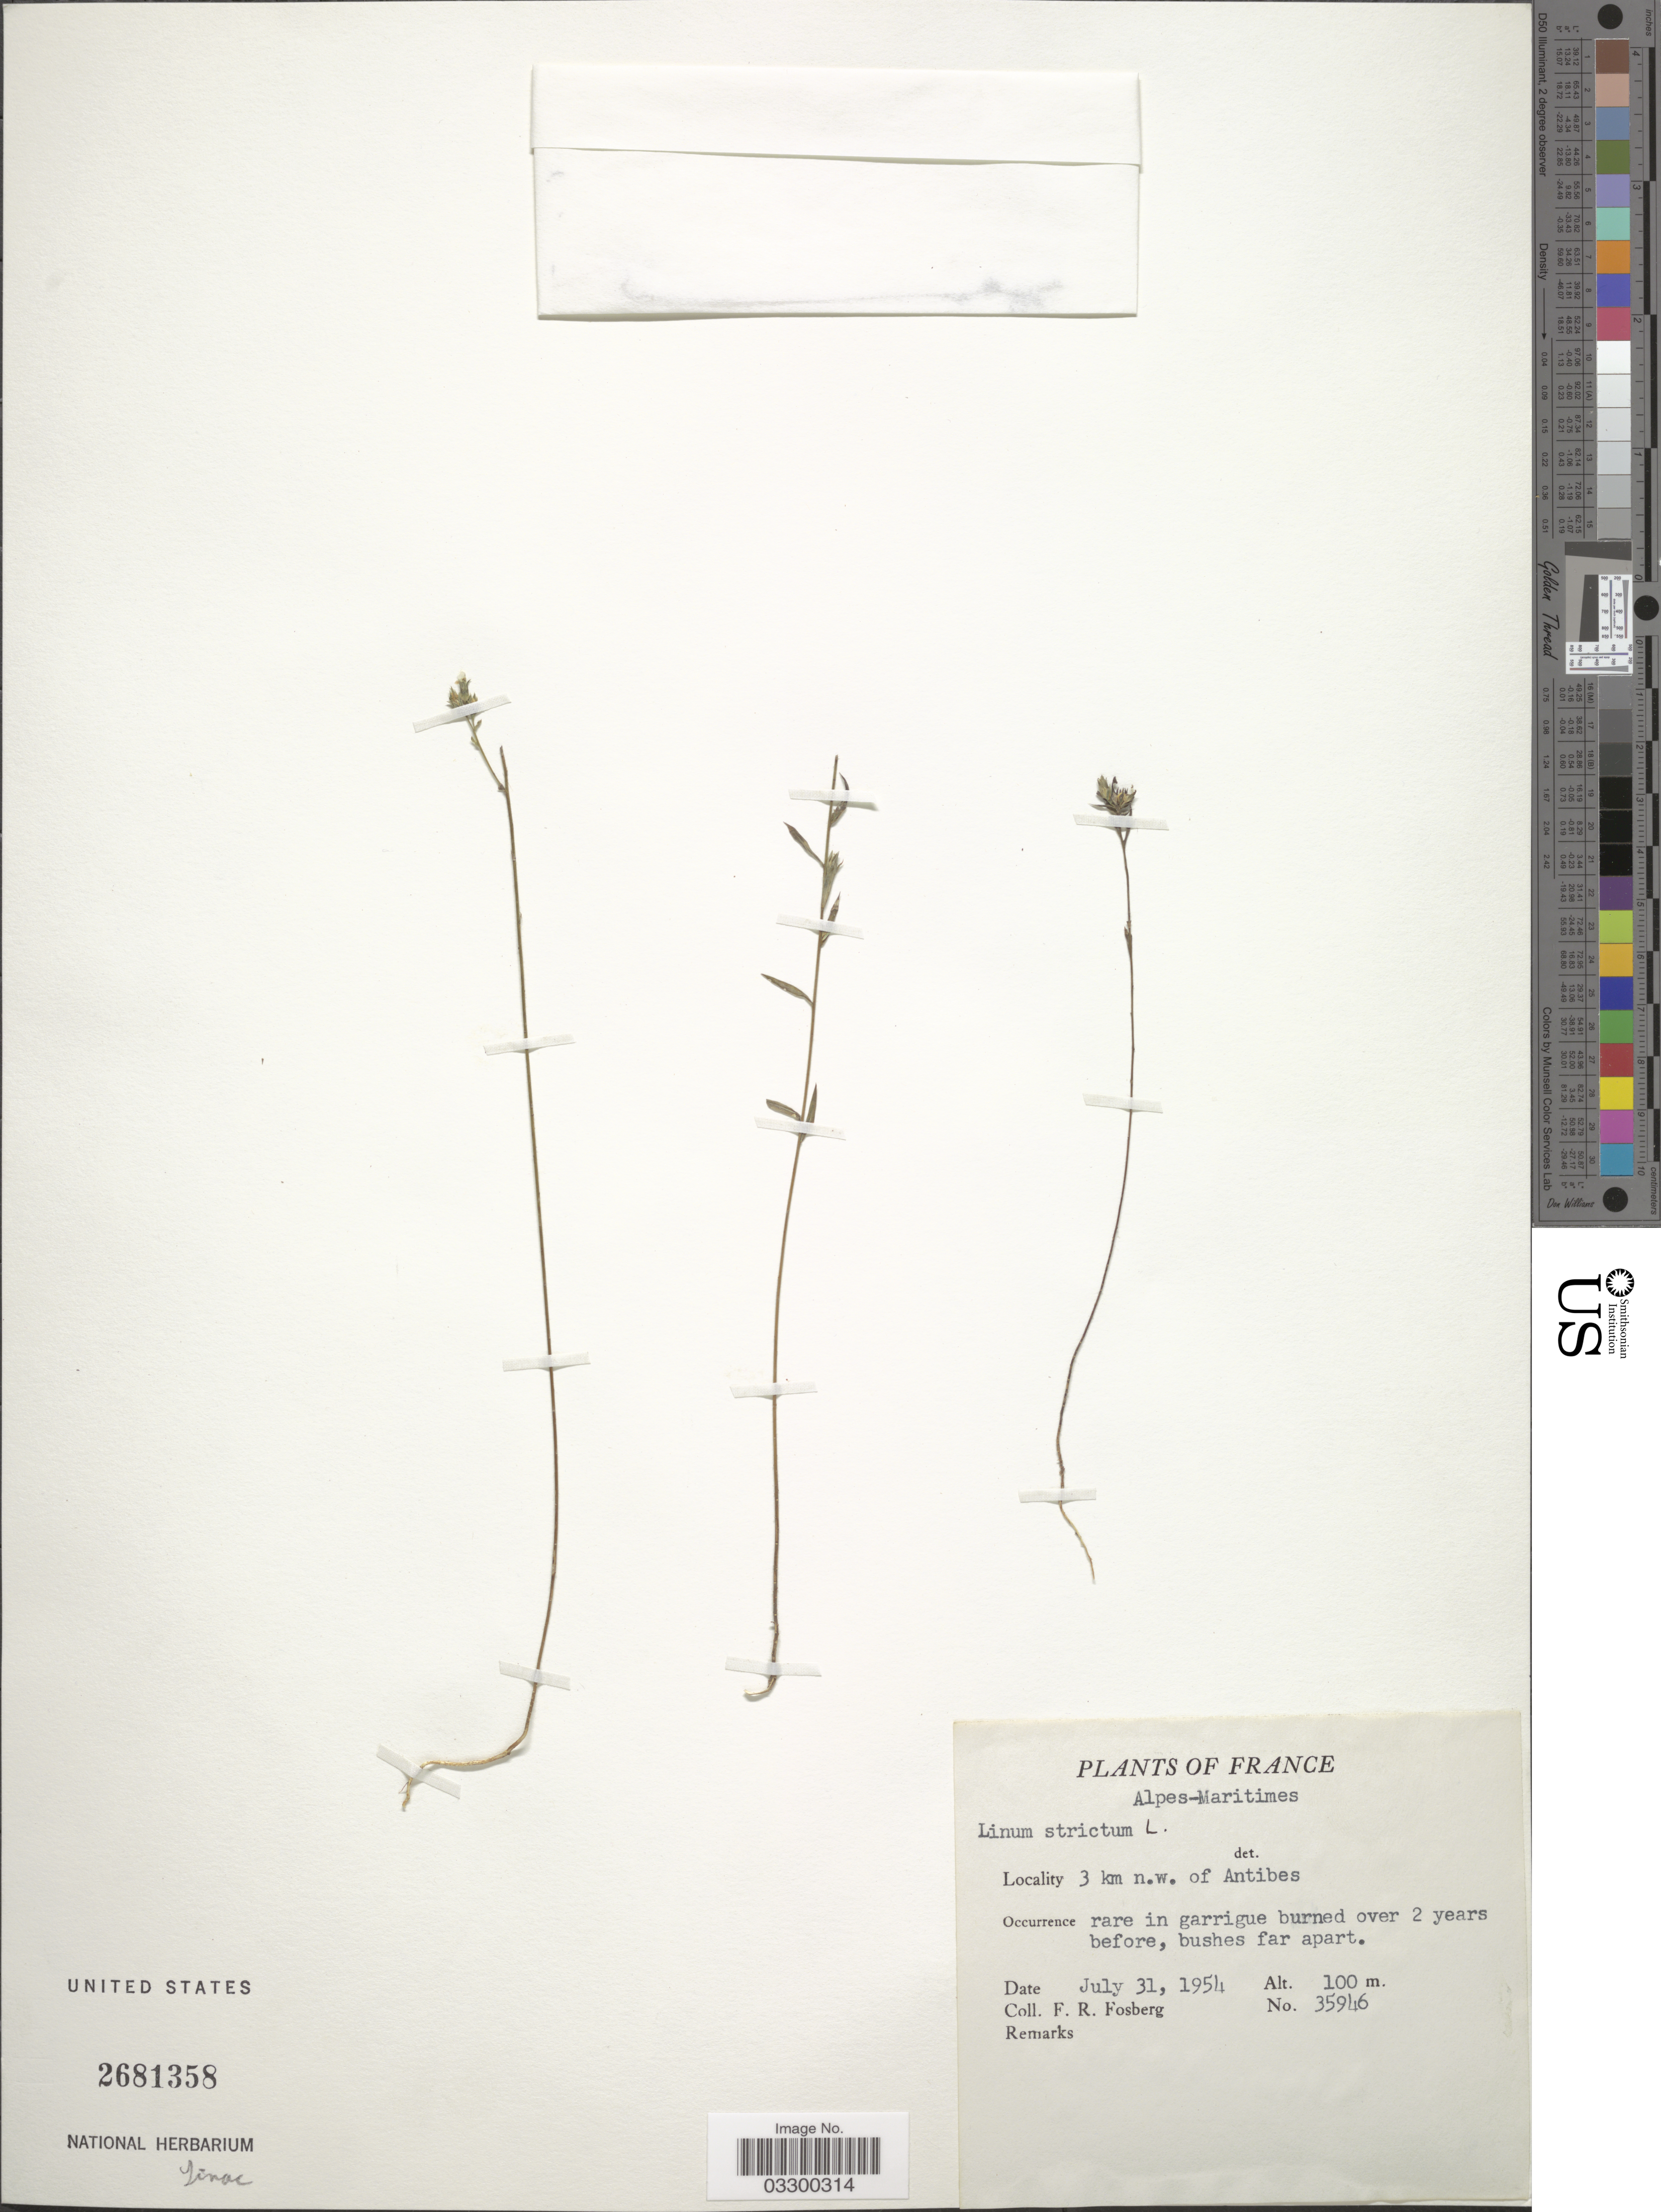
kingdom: Plantae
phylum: Tracheophyta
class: Magnoliopsida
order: Malpighiales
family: Linaceae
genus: Linum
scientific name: Linum strictum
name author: L.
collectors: F. R. Fosberg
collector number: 35946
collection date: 1954-07-31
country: France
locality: Alpes-Maritimes. 3 km n.w. of Antibes.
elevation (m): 100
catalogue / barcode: US 2681358